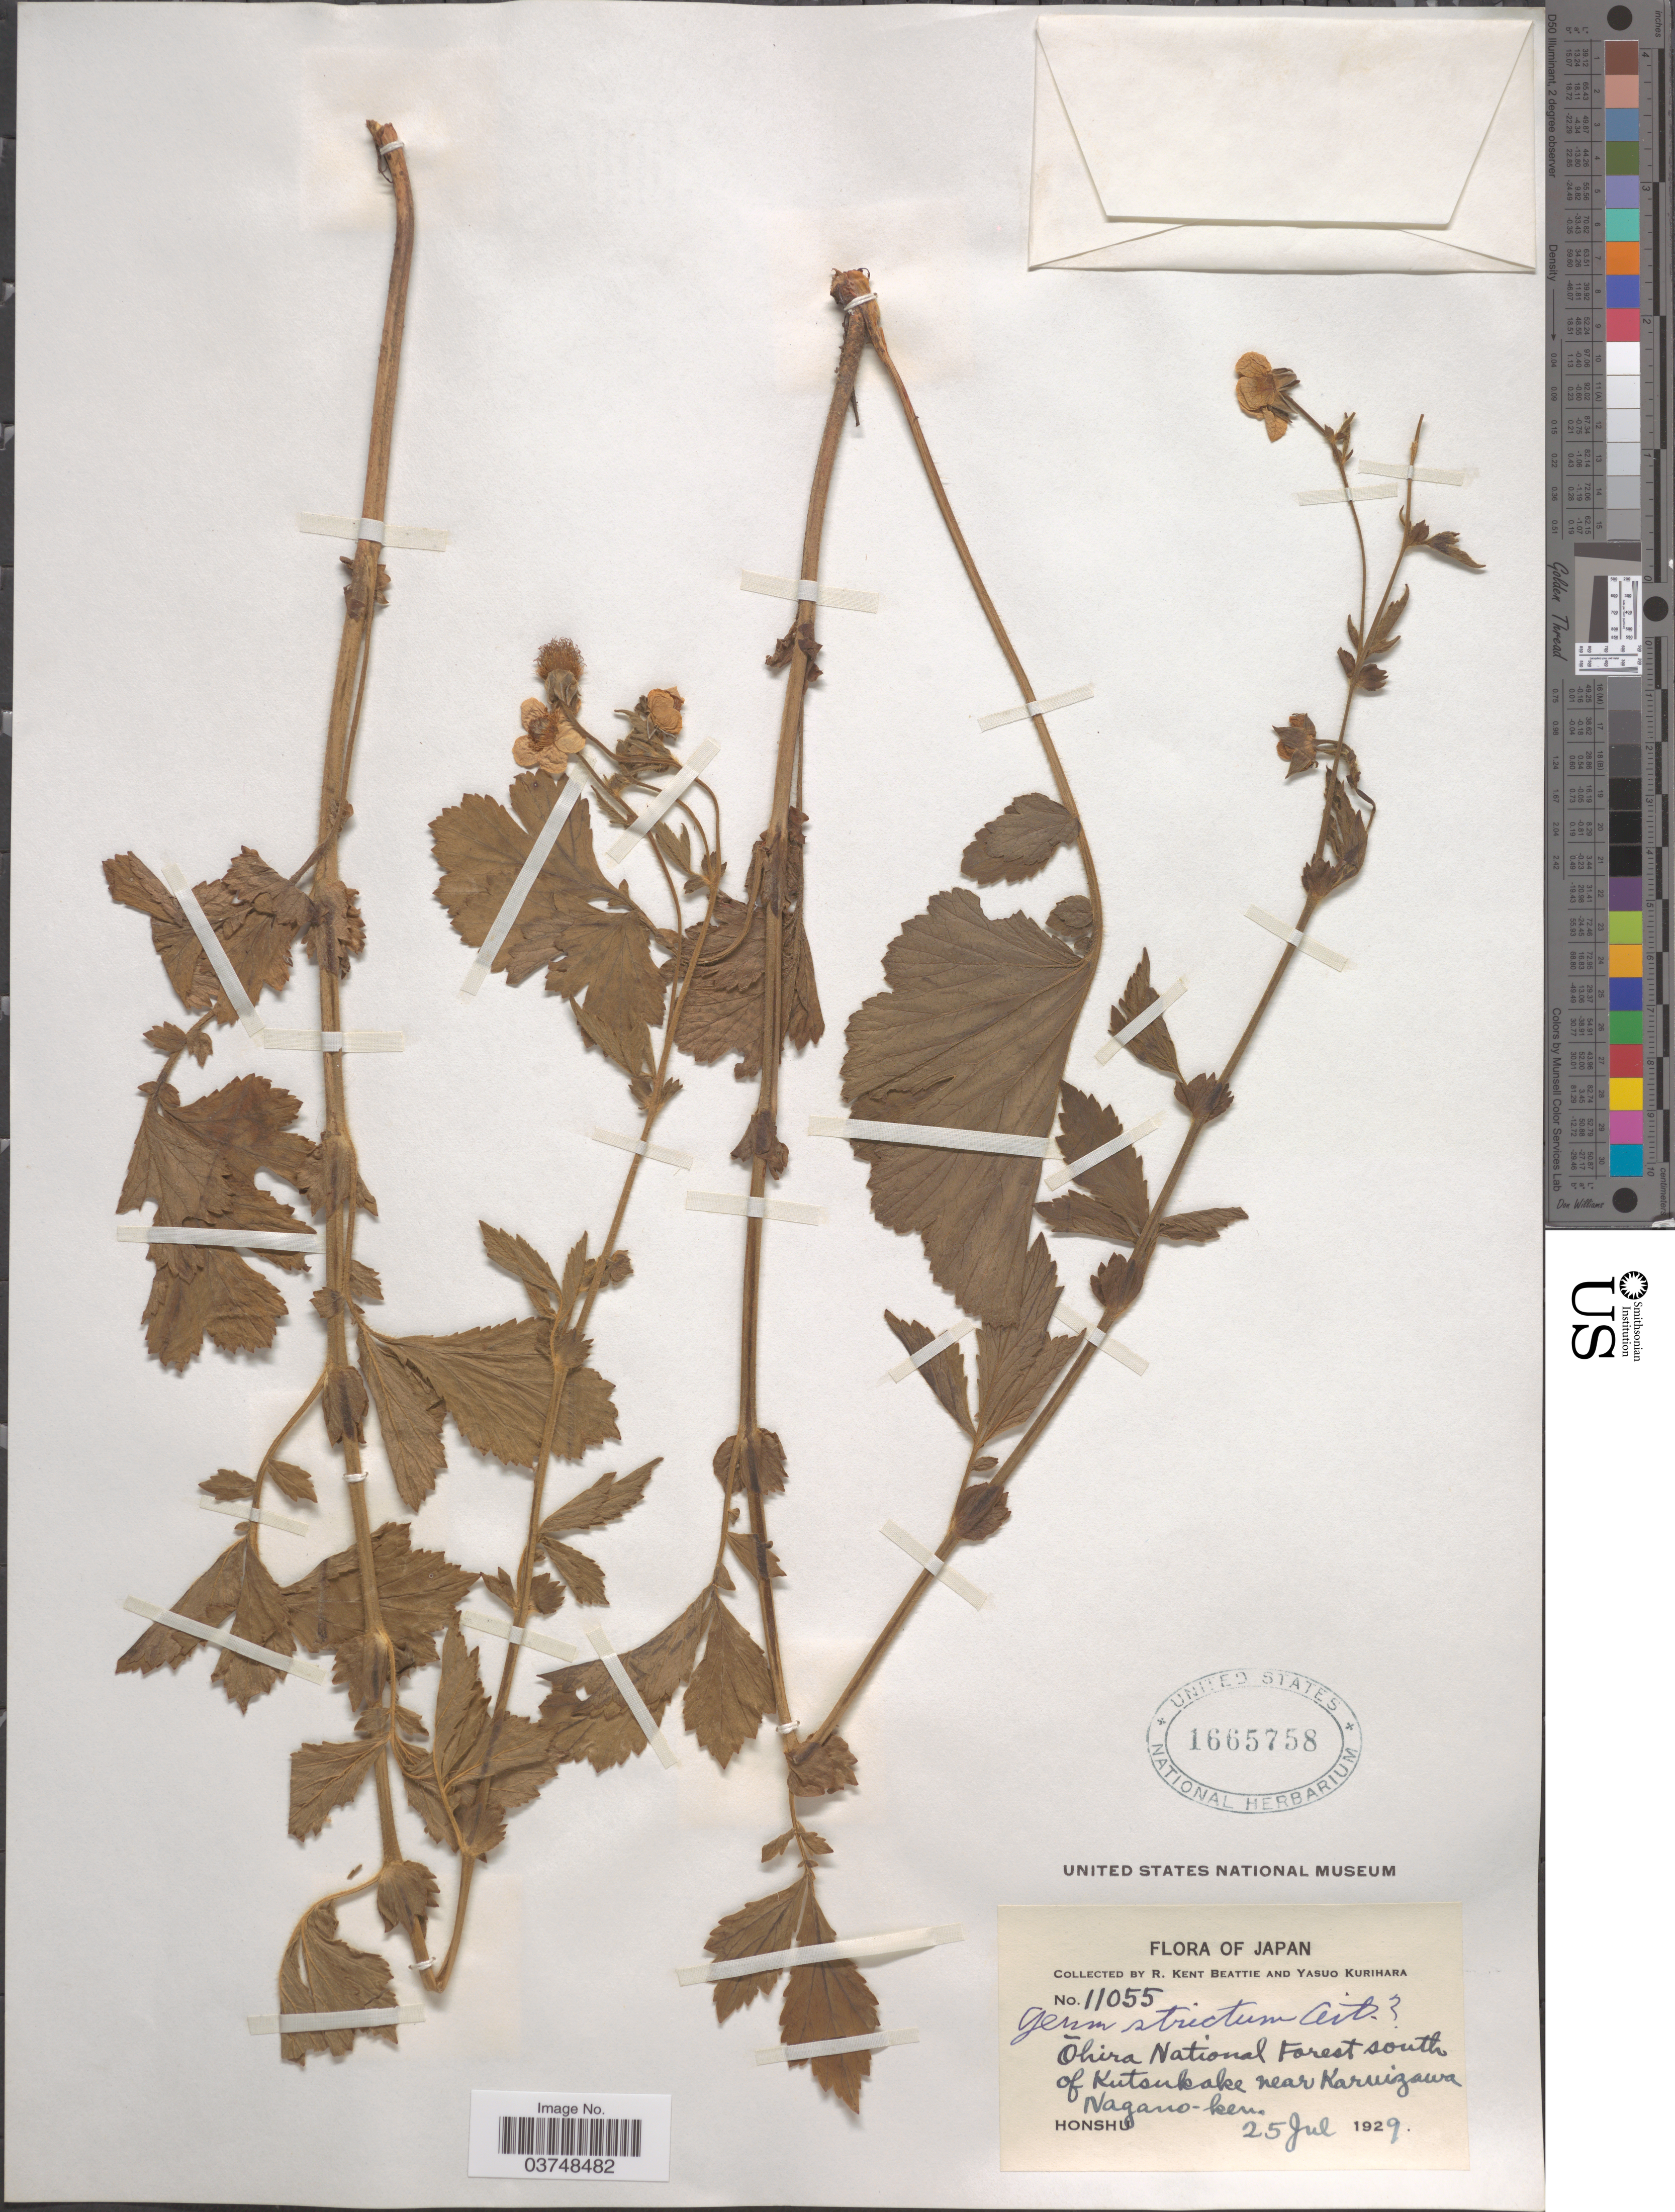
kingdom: Plantae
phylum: Tracheophyta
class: Magnoliopsida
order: Rosales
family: Rosaceae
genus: Geum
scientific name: Geum strictum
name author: Aiton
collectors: R. K. Beattie & Y. Kurihara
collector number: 11055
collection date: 1929-07-25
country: Japan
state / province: Nagano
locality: Ōhira National Forest south of Kutsukake near Karuizawa Nagano-ken. Honshu.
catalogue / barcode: US 1665758